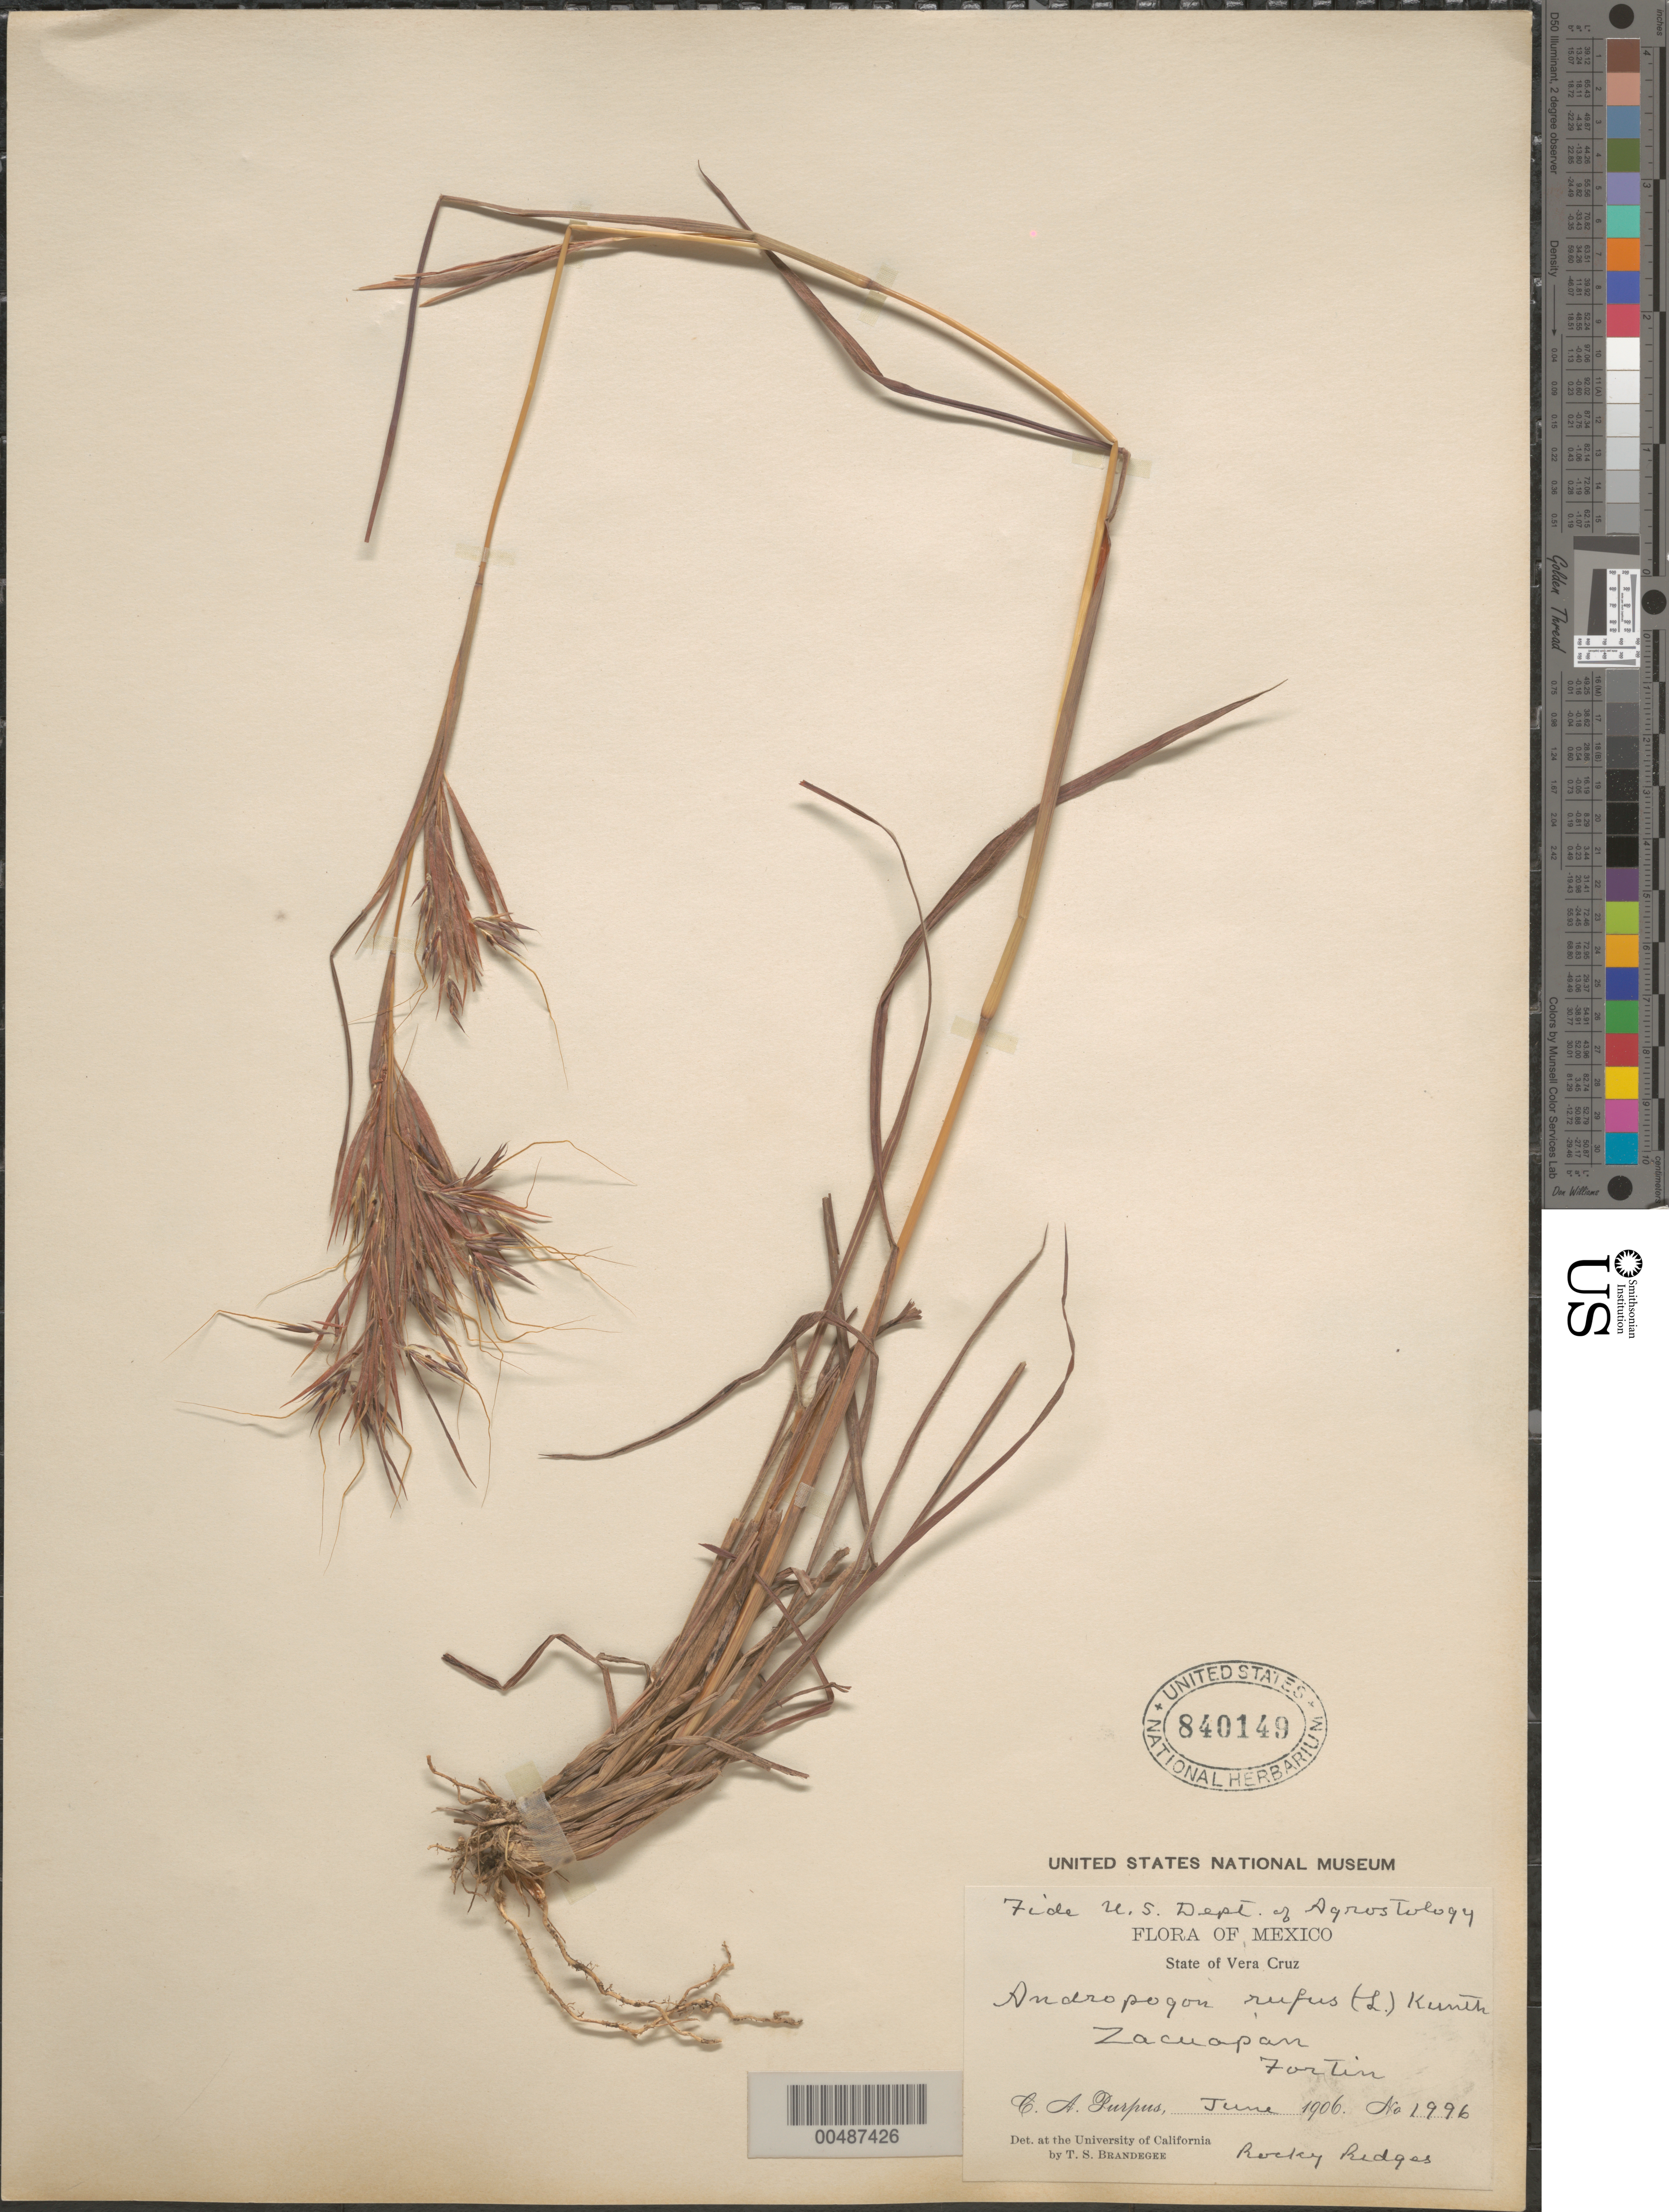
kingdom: Plantae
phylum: Tracheophyta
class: Liliopsida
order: Poales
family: Poaceae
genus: Hyparrhenia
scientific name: Hyparrhenia bracteata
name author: (Humb. & Bonpl.) Stapf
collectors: C. A. Purpus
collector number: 1996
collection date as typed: Jun 1906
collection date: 1906-06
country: Mexico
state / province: Veracruz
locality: Zacuapan, Fortin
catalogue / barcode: US 840149